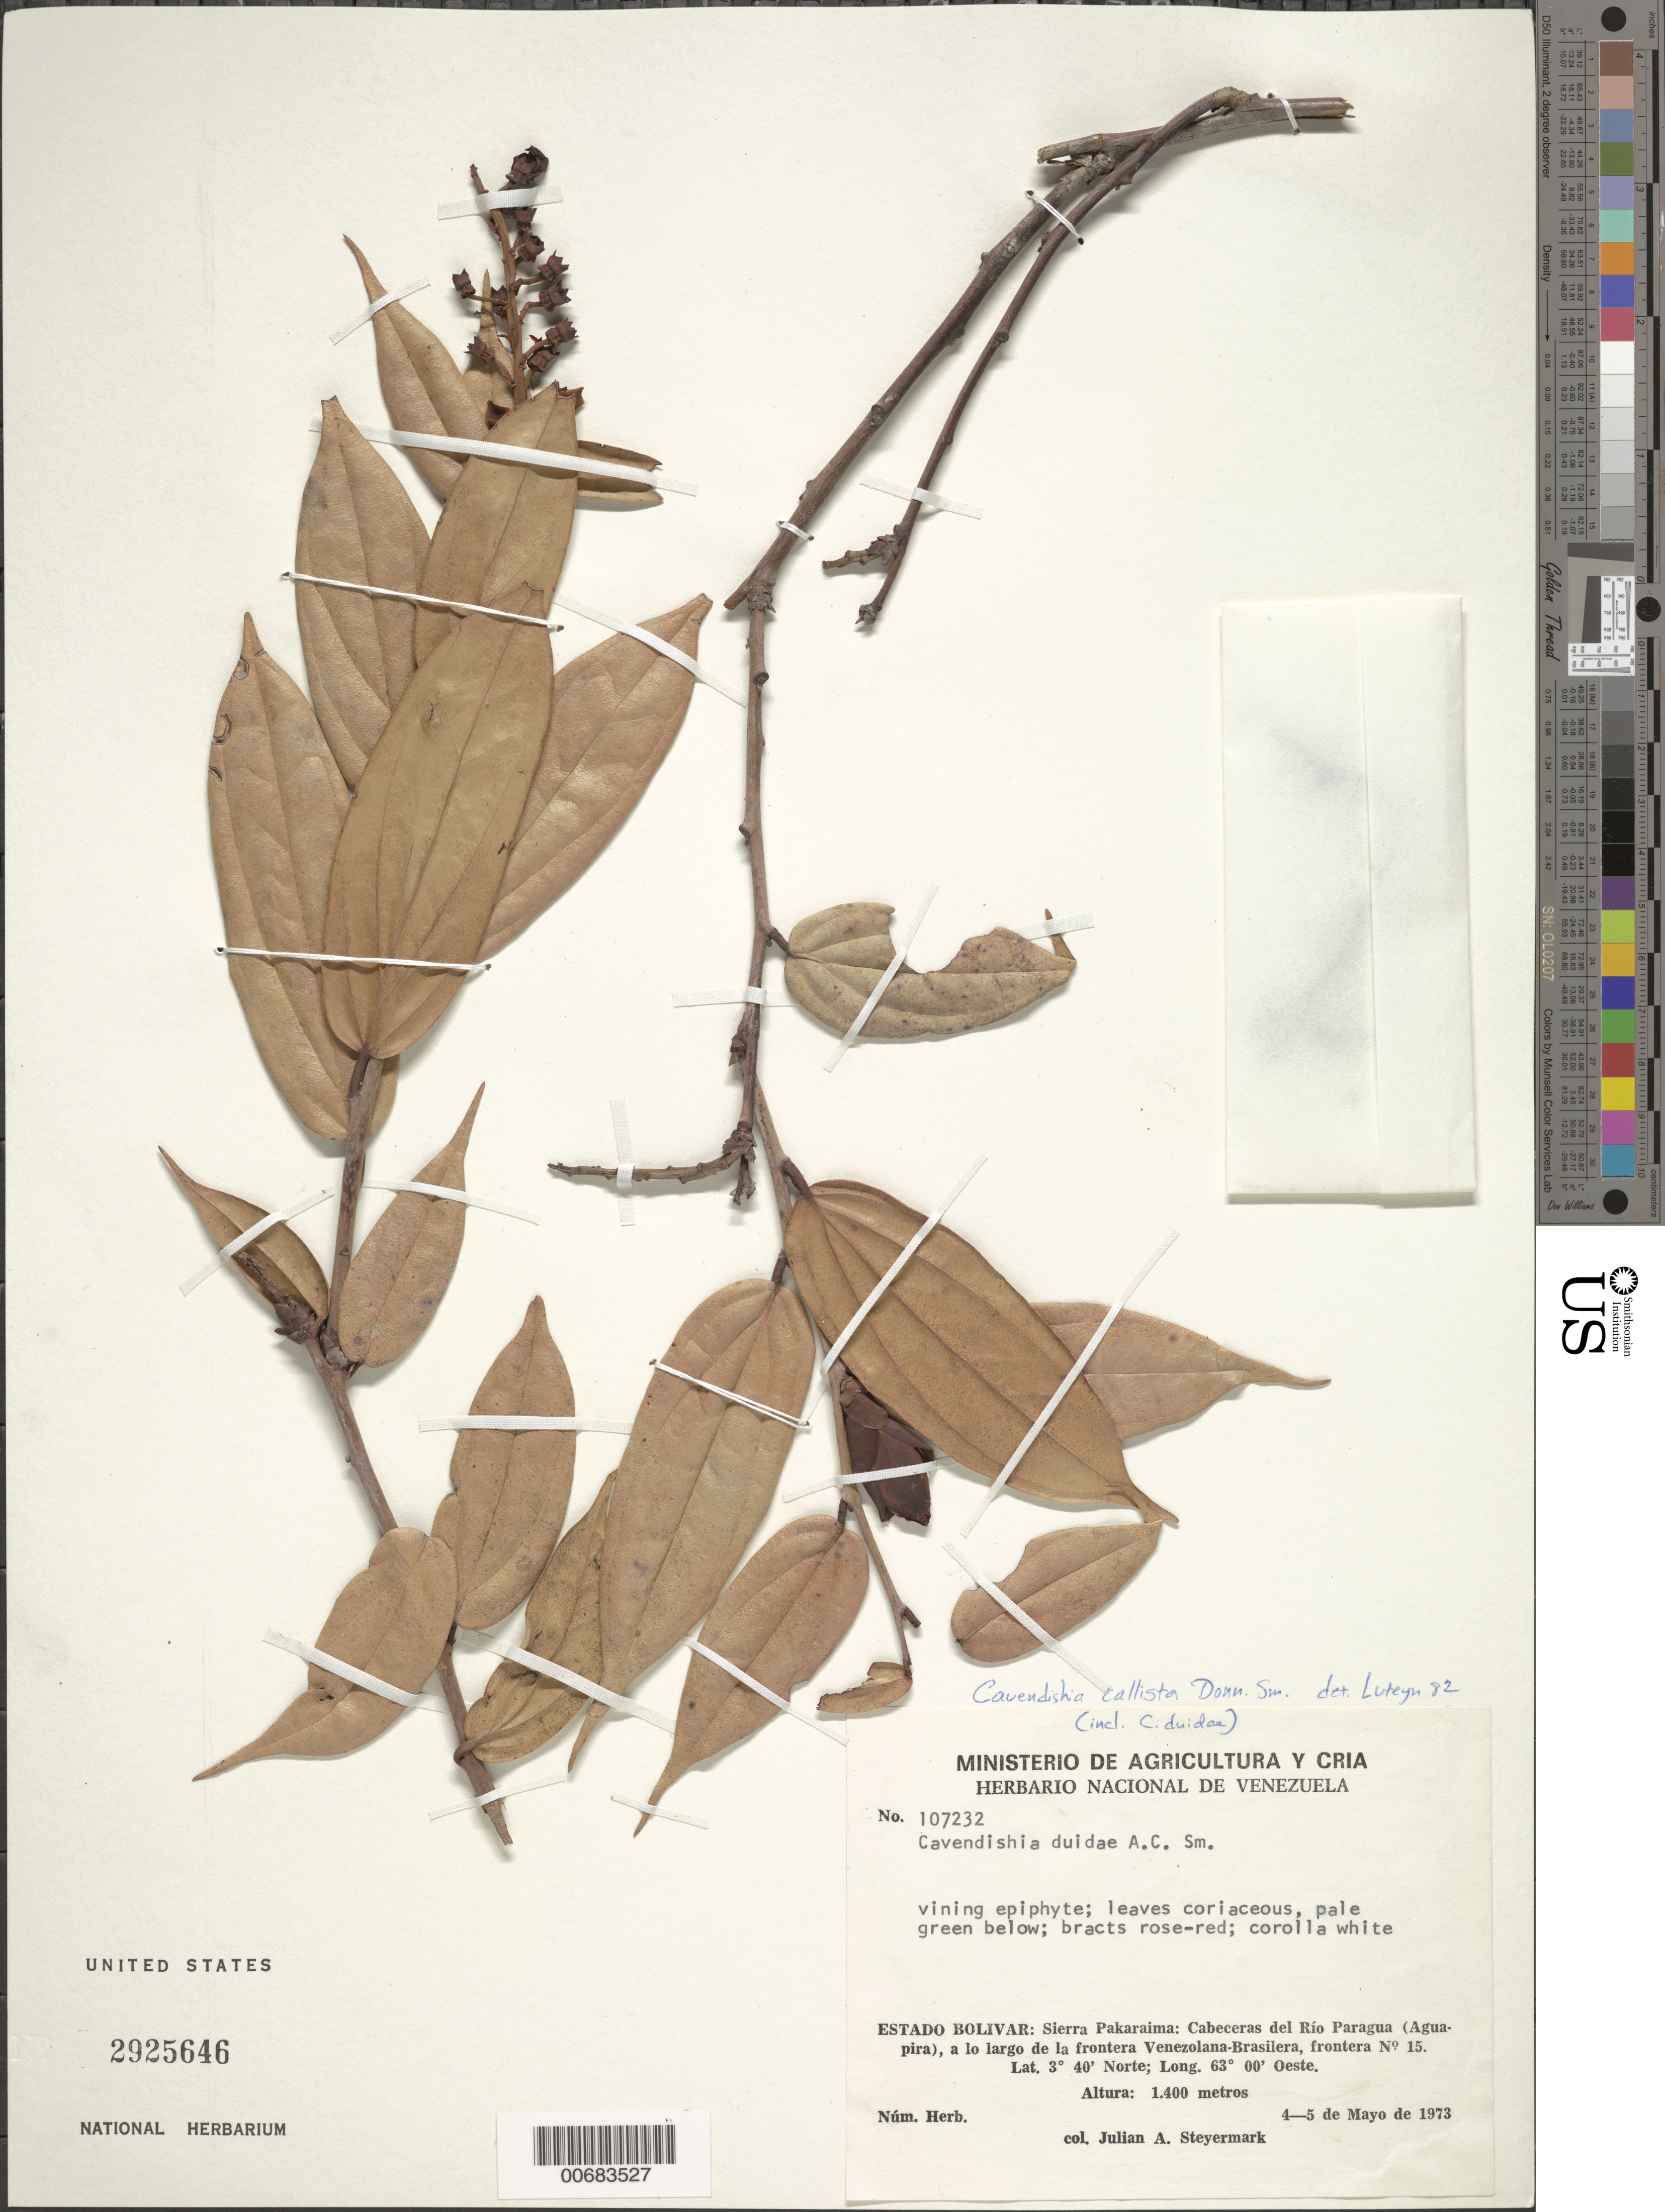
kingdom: Plantae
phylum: Tracheophyta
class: Magnoliopsida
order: Ericales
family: Ericaceae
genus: Cavendishia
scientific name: Cavendishia callista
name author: Donn. Sm.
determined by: Luteyn, J. L.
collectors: J. Steyermark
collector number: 107232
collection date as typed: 4-May-73 to 5-May-73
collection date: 1973-05-04/1973-05-05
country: Venezuela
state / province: Bolívar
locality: Sierra Pakaraima: cabeceras del Río Paragua (Aguapira), a lo largo de la frontera Venezolana - Brasilera, frontera no. 15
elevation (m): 1400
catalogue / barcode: US 2925646